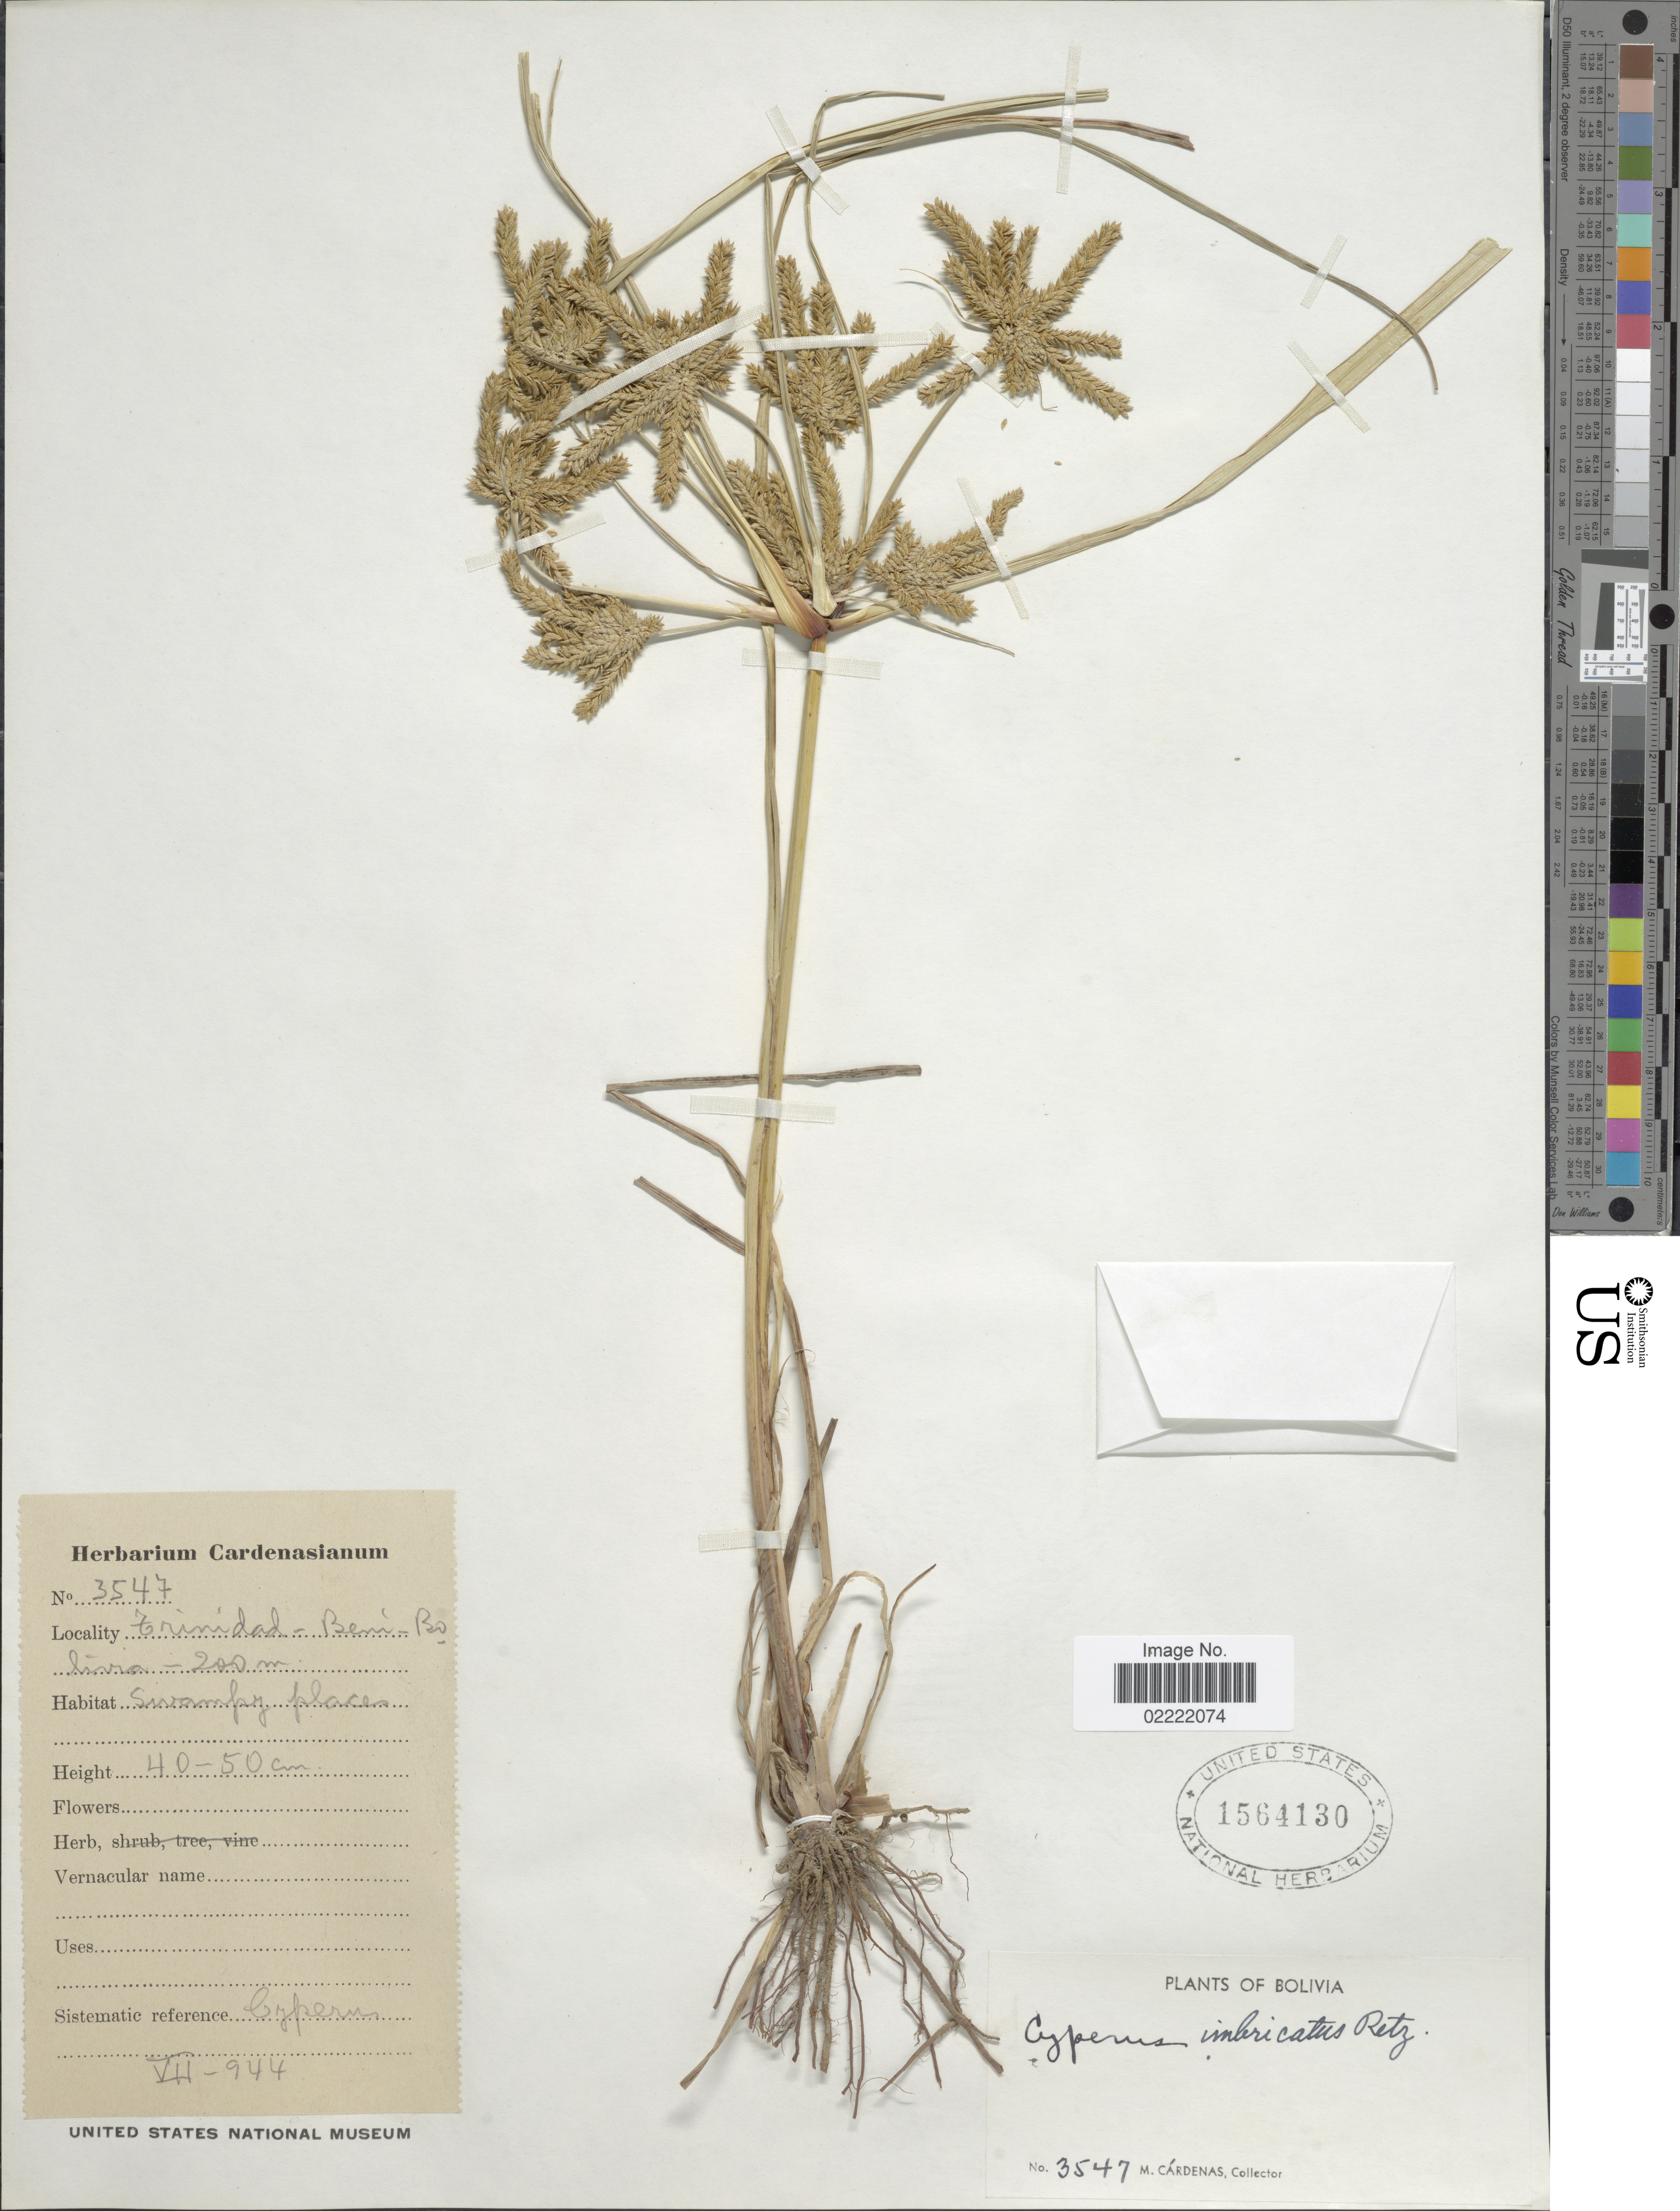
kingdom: Plantae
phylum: Tracheophyta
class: Liliopsida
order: Poales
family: Cyperaceae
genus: Cyperus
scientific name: Cyperus imbricatus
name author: Retz.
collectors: M. Cárdenas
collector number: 3547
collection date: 1944-07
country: Bolivia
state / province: Beni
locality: Trinidad - Beni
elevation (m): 200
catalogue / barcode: US 1564130